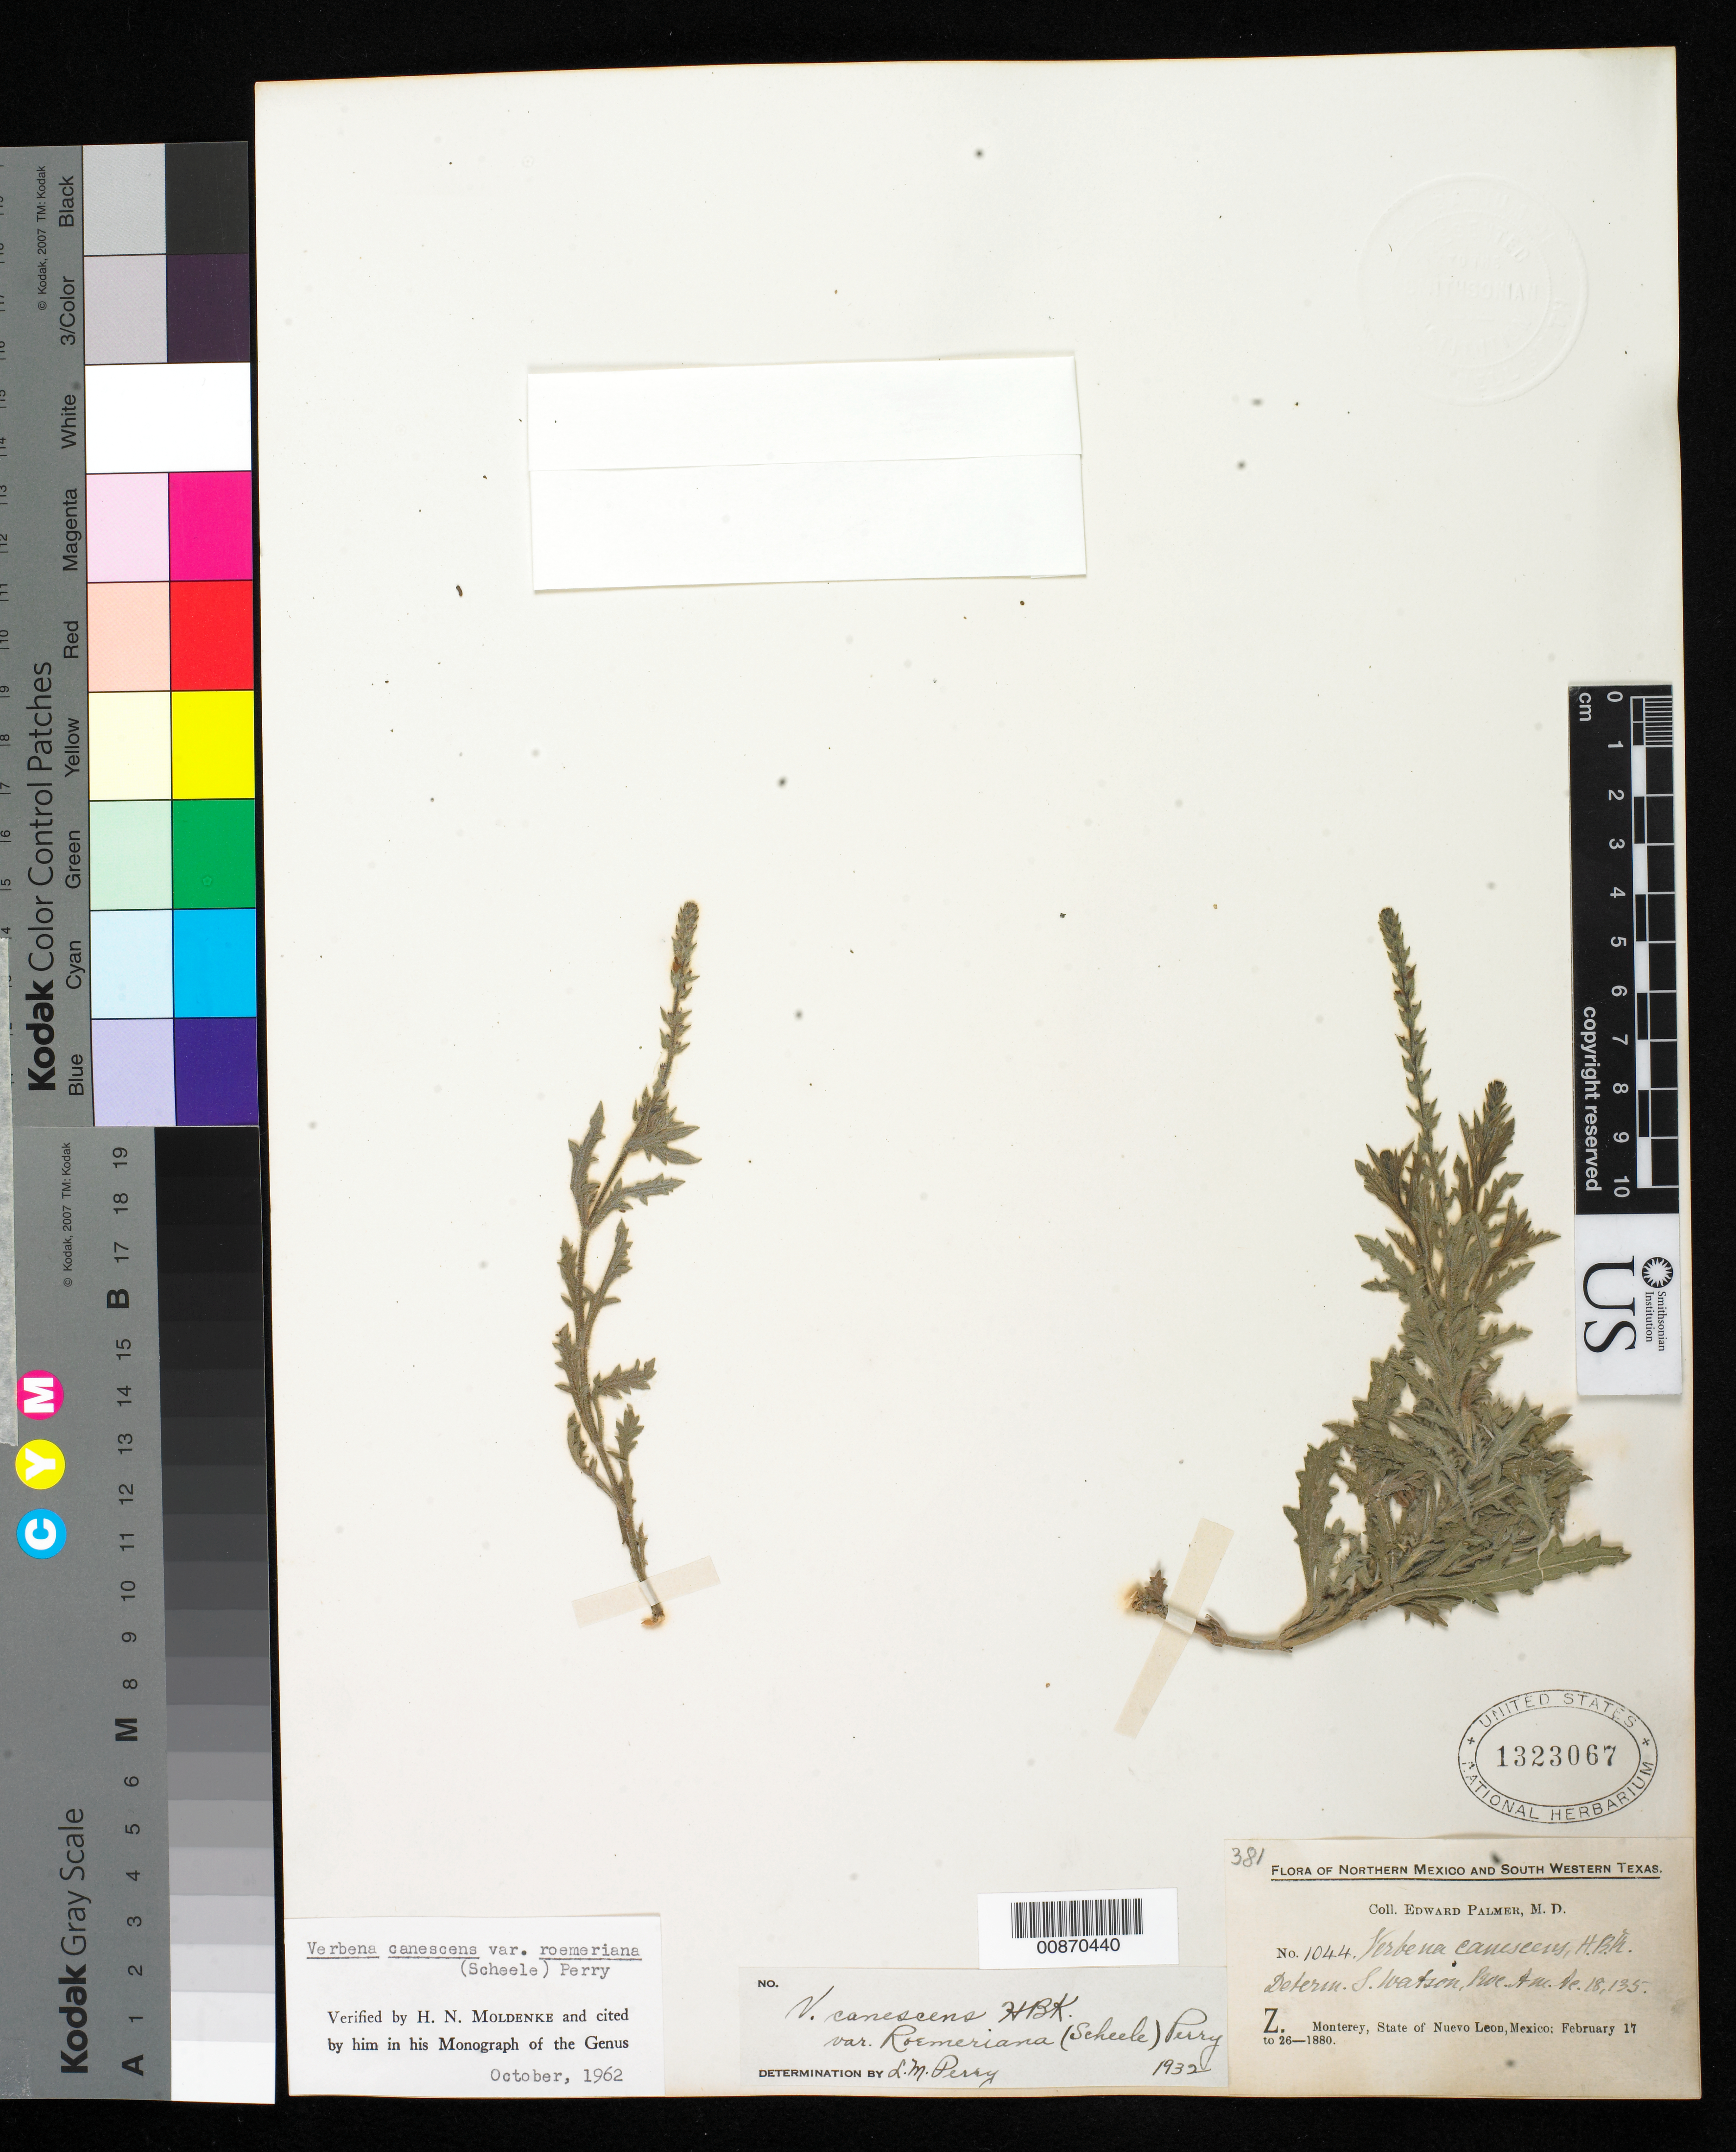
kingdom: Plantae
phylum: Tracheophyta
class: Magnoliopsida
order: Lamiales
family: Verbenaceae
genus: Verbena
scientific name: Verbena canescens var. roemeriana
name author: (Scheele) L.M. Perry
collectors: E. Palmer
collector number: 1044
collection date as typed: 17 Feb 1880 to 26 Feb 1880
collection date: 1880-02-17/1880-02-26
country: Mexico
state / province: Nuevo León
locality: Z. Monterrey, Nuevo León.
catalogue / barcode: US 1323067